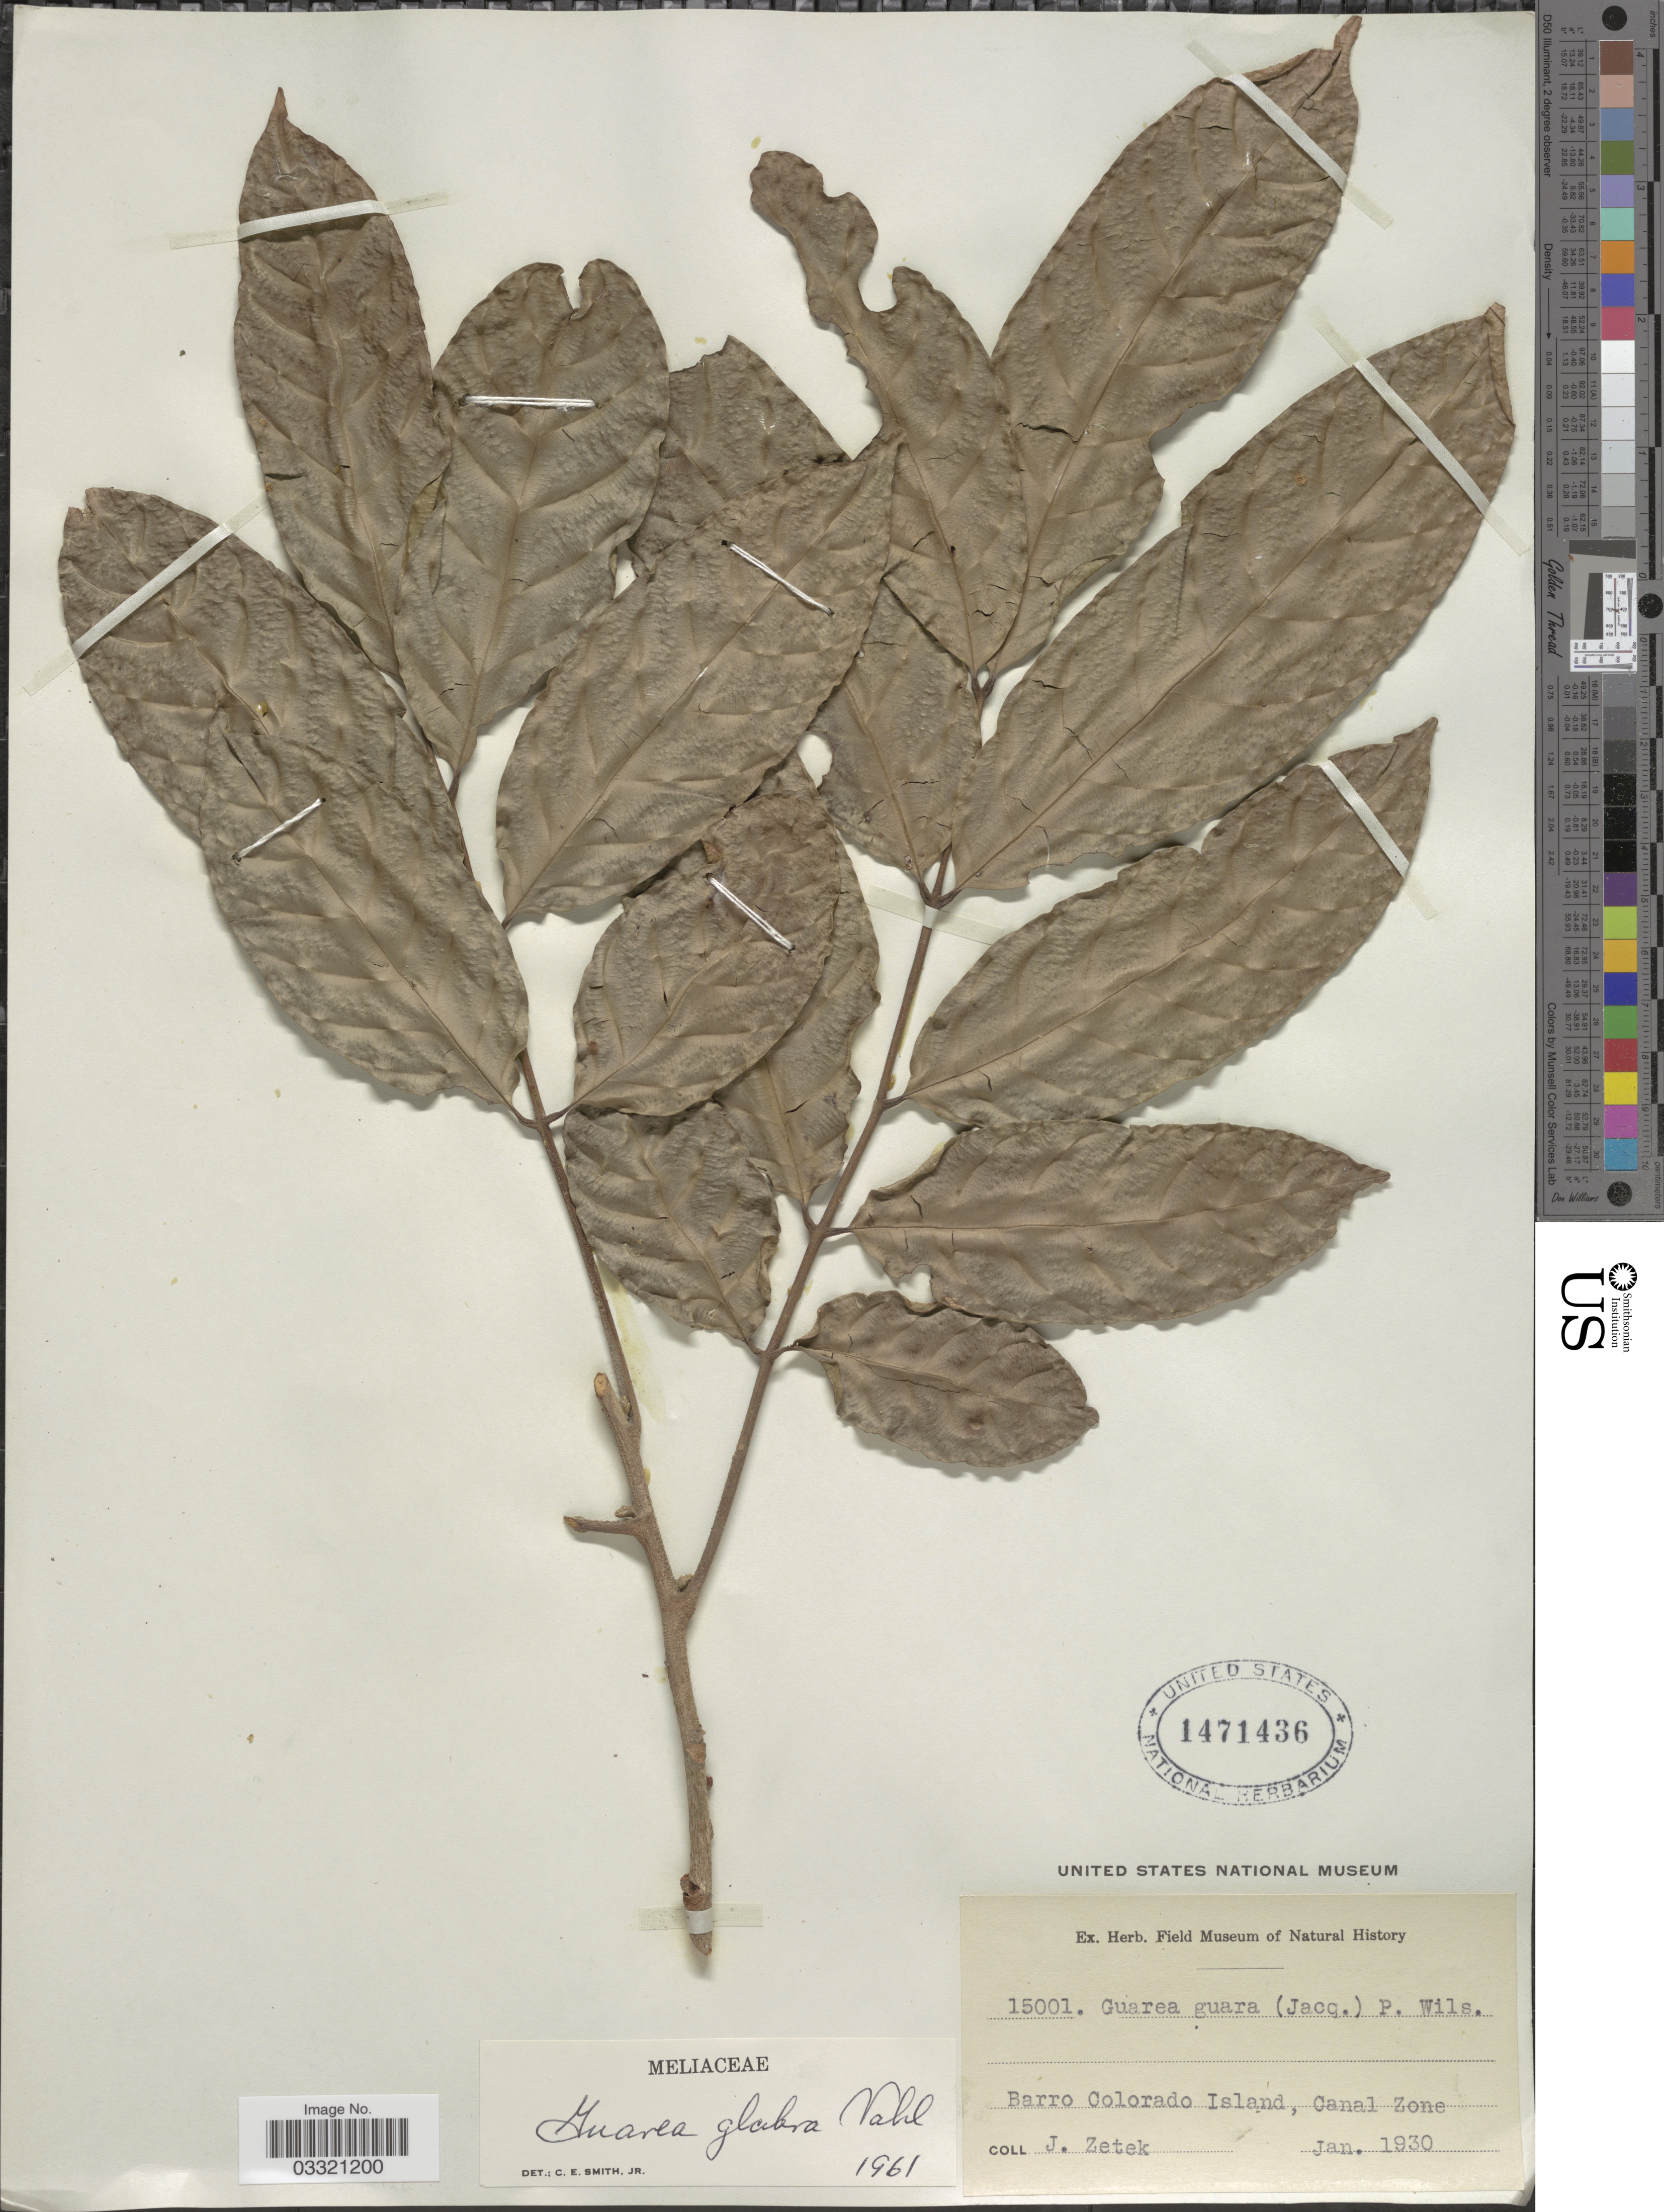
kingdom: Plantae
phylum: Tracheophyta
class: Magnoliopsida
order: Sapindales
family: Meliaceae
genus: Guarea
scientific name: Guarea glabra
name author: Vahl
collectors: J. Zetek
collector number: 15001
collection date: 1930-01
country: Panama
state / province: Panamá Oeste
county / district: Canal Zone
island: Barro Colorado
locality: Barro Colorado Island, Canal Zone.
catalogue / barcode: US 1471436